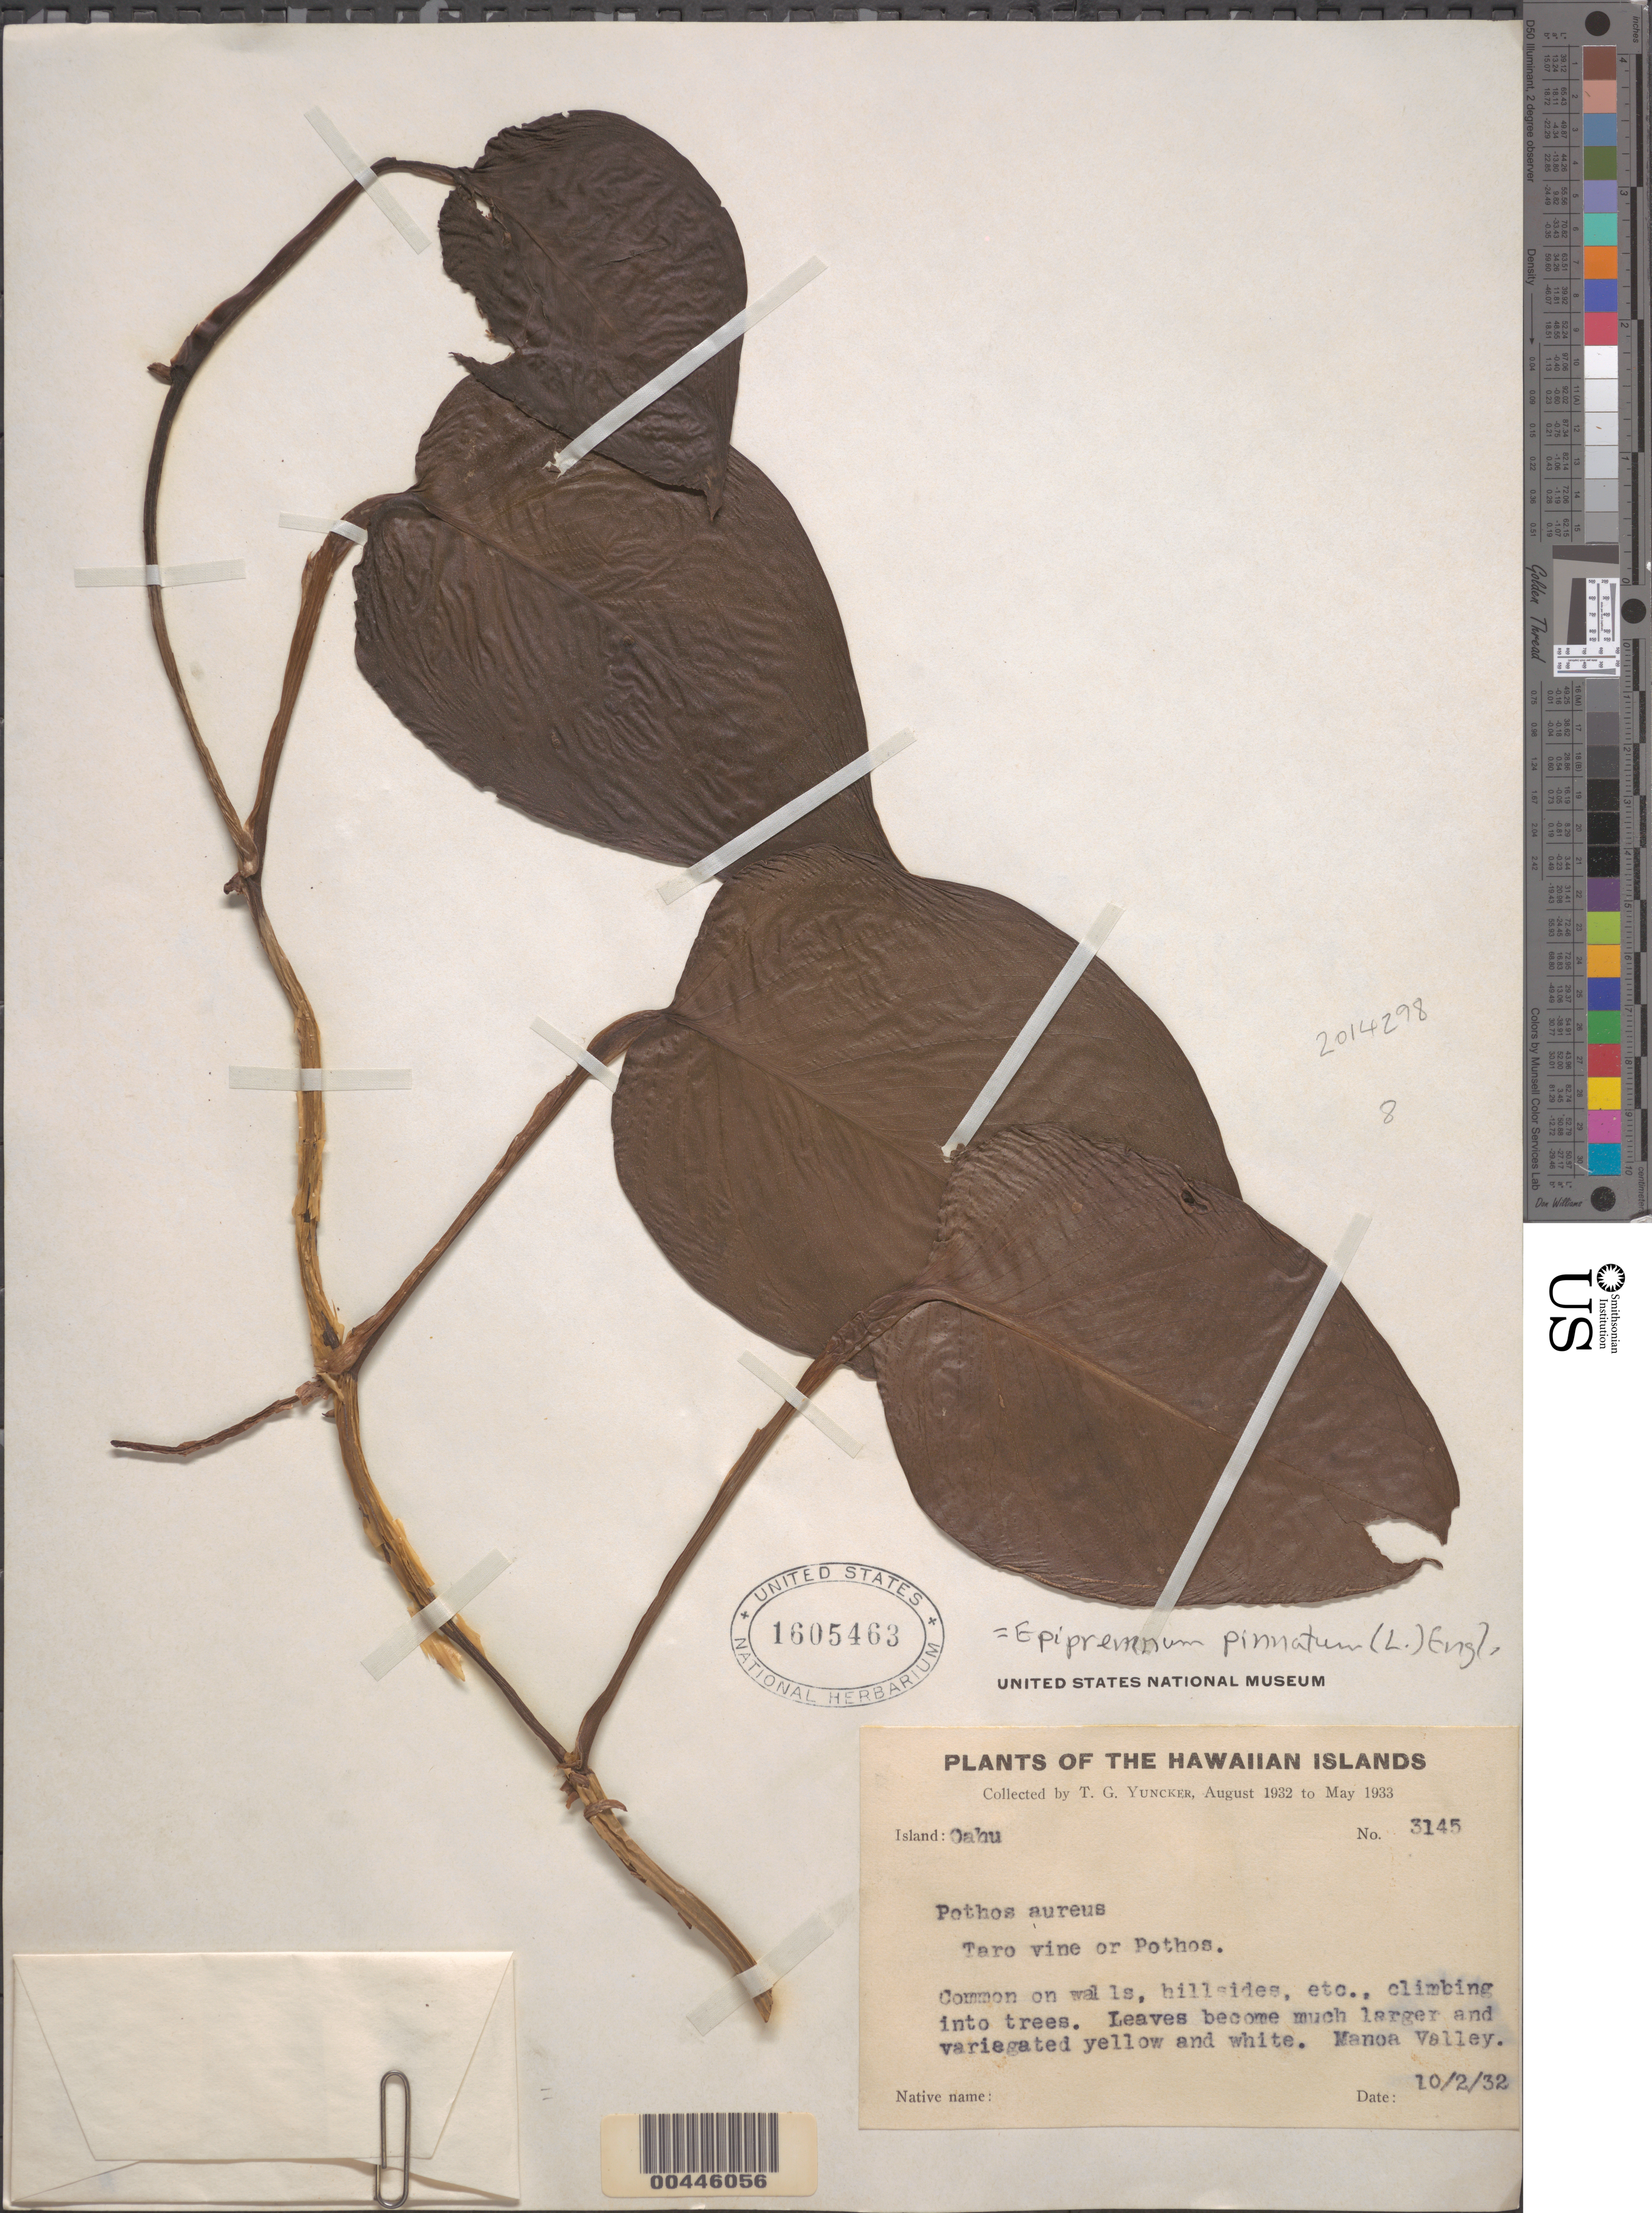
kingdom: Plantae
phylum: Tracheophyta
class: Liliopsida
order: Alismatales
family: Araceae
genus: Epipremnum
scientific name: Epipremnum aureum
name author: (Linden & André) G.S. Bunting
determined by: Faccenda, K.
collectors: T. G. Yuncker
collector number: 3145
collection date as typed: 2 Oct 1932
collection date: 1932-10-02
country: United States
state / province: Hawaii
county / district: Honolulu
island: Oahu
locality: Manoa Valley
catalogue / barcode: US 1605463